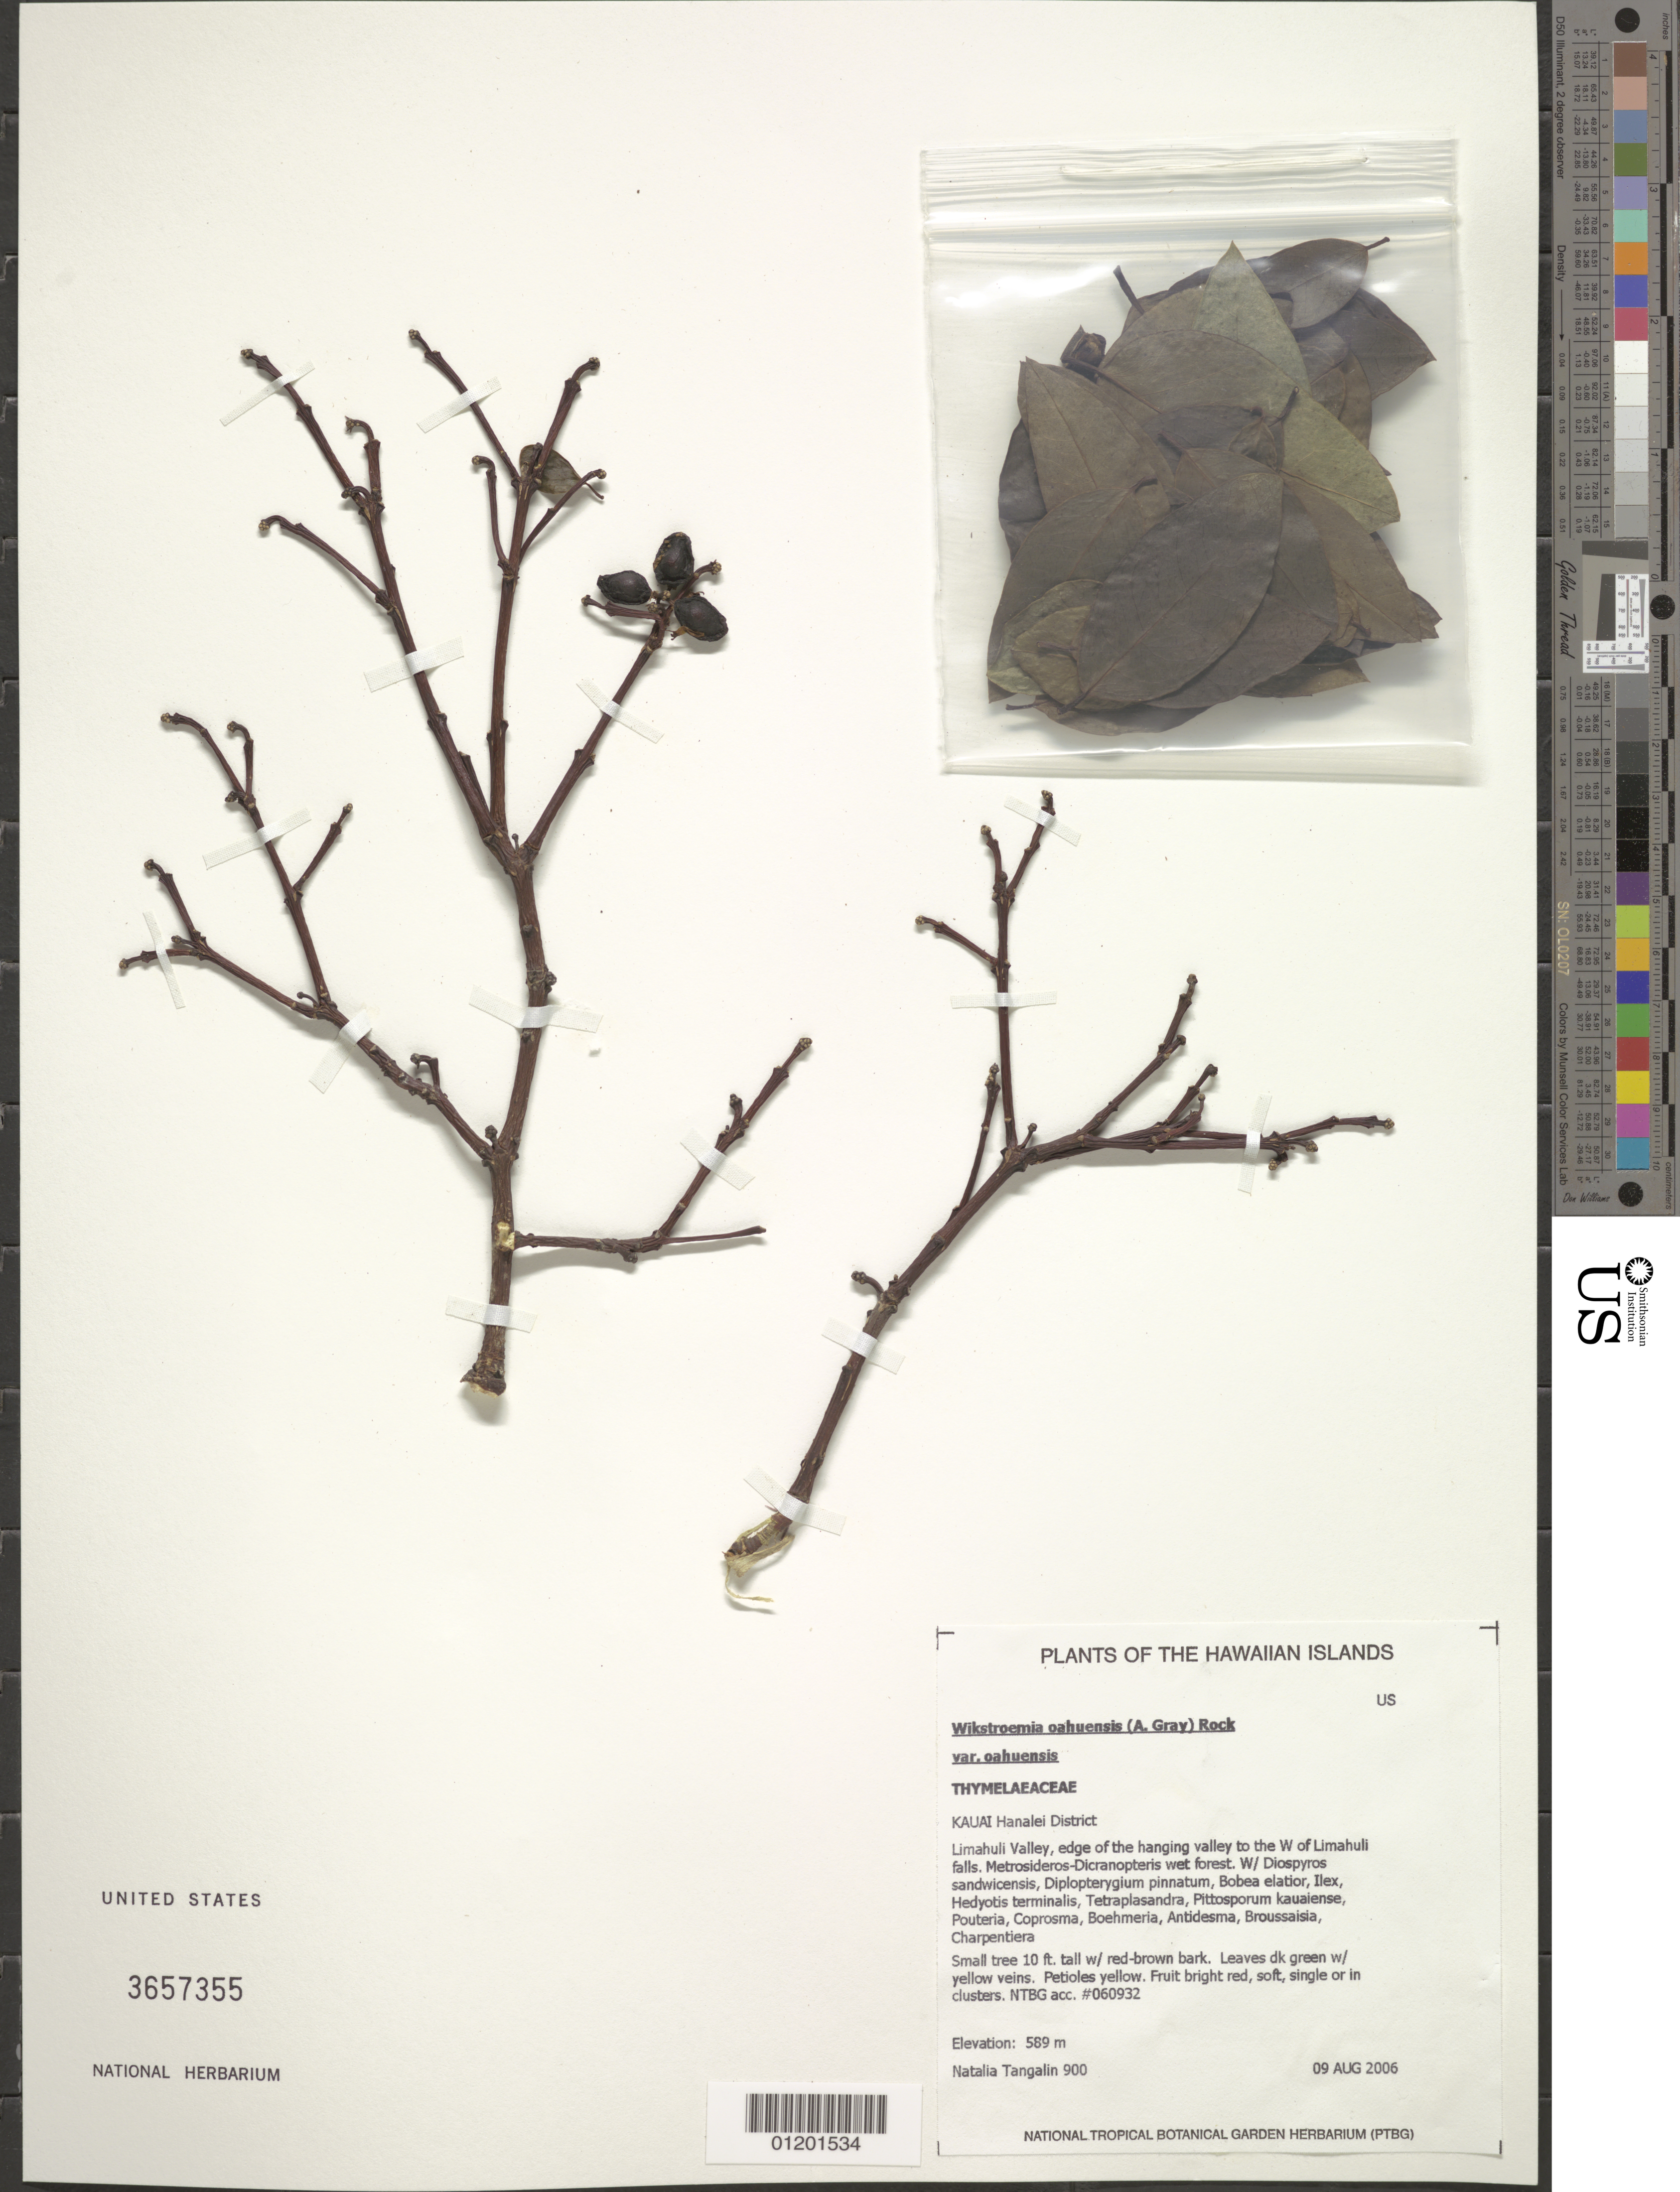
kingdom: Plantae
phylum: Tracheophyta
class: Magnoliopsida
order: Malvales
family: Thymelaeaceae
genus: Wikstroemia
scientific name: Wikstroemia foetida var. oahuensis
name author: A. Gray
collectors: N. Tangalin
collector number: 900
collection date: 2006-08-09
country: United States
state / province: Hawaii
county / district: Kauai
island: Kaua'i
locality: Hanalei District, Limahuli Valley, edge of the hanging valley to the W of Limahuli Falls.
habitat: Wet forest.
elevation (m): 589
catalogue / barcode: US 3657355